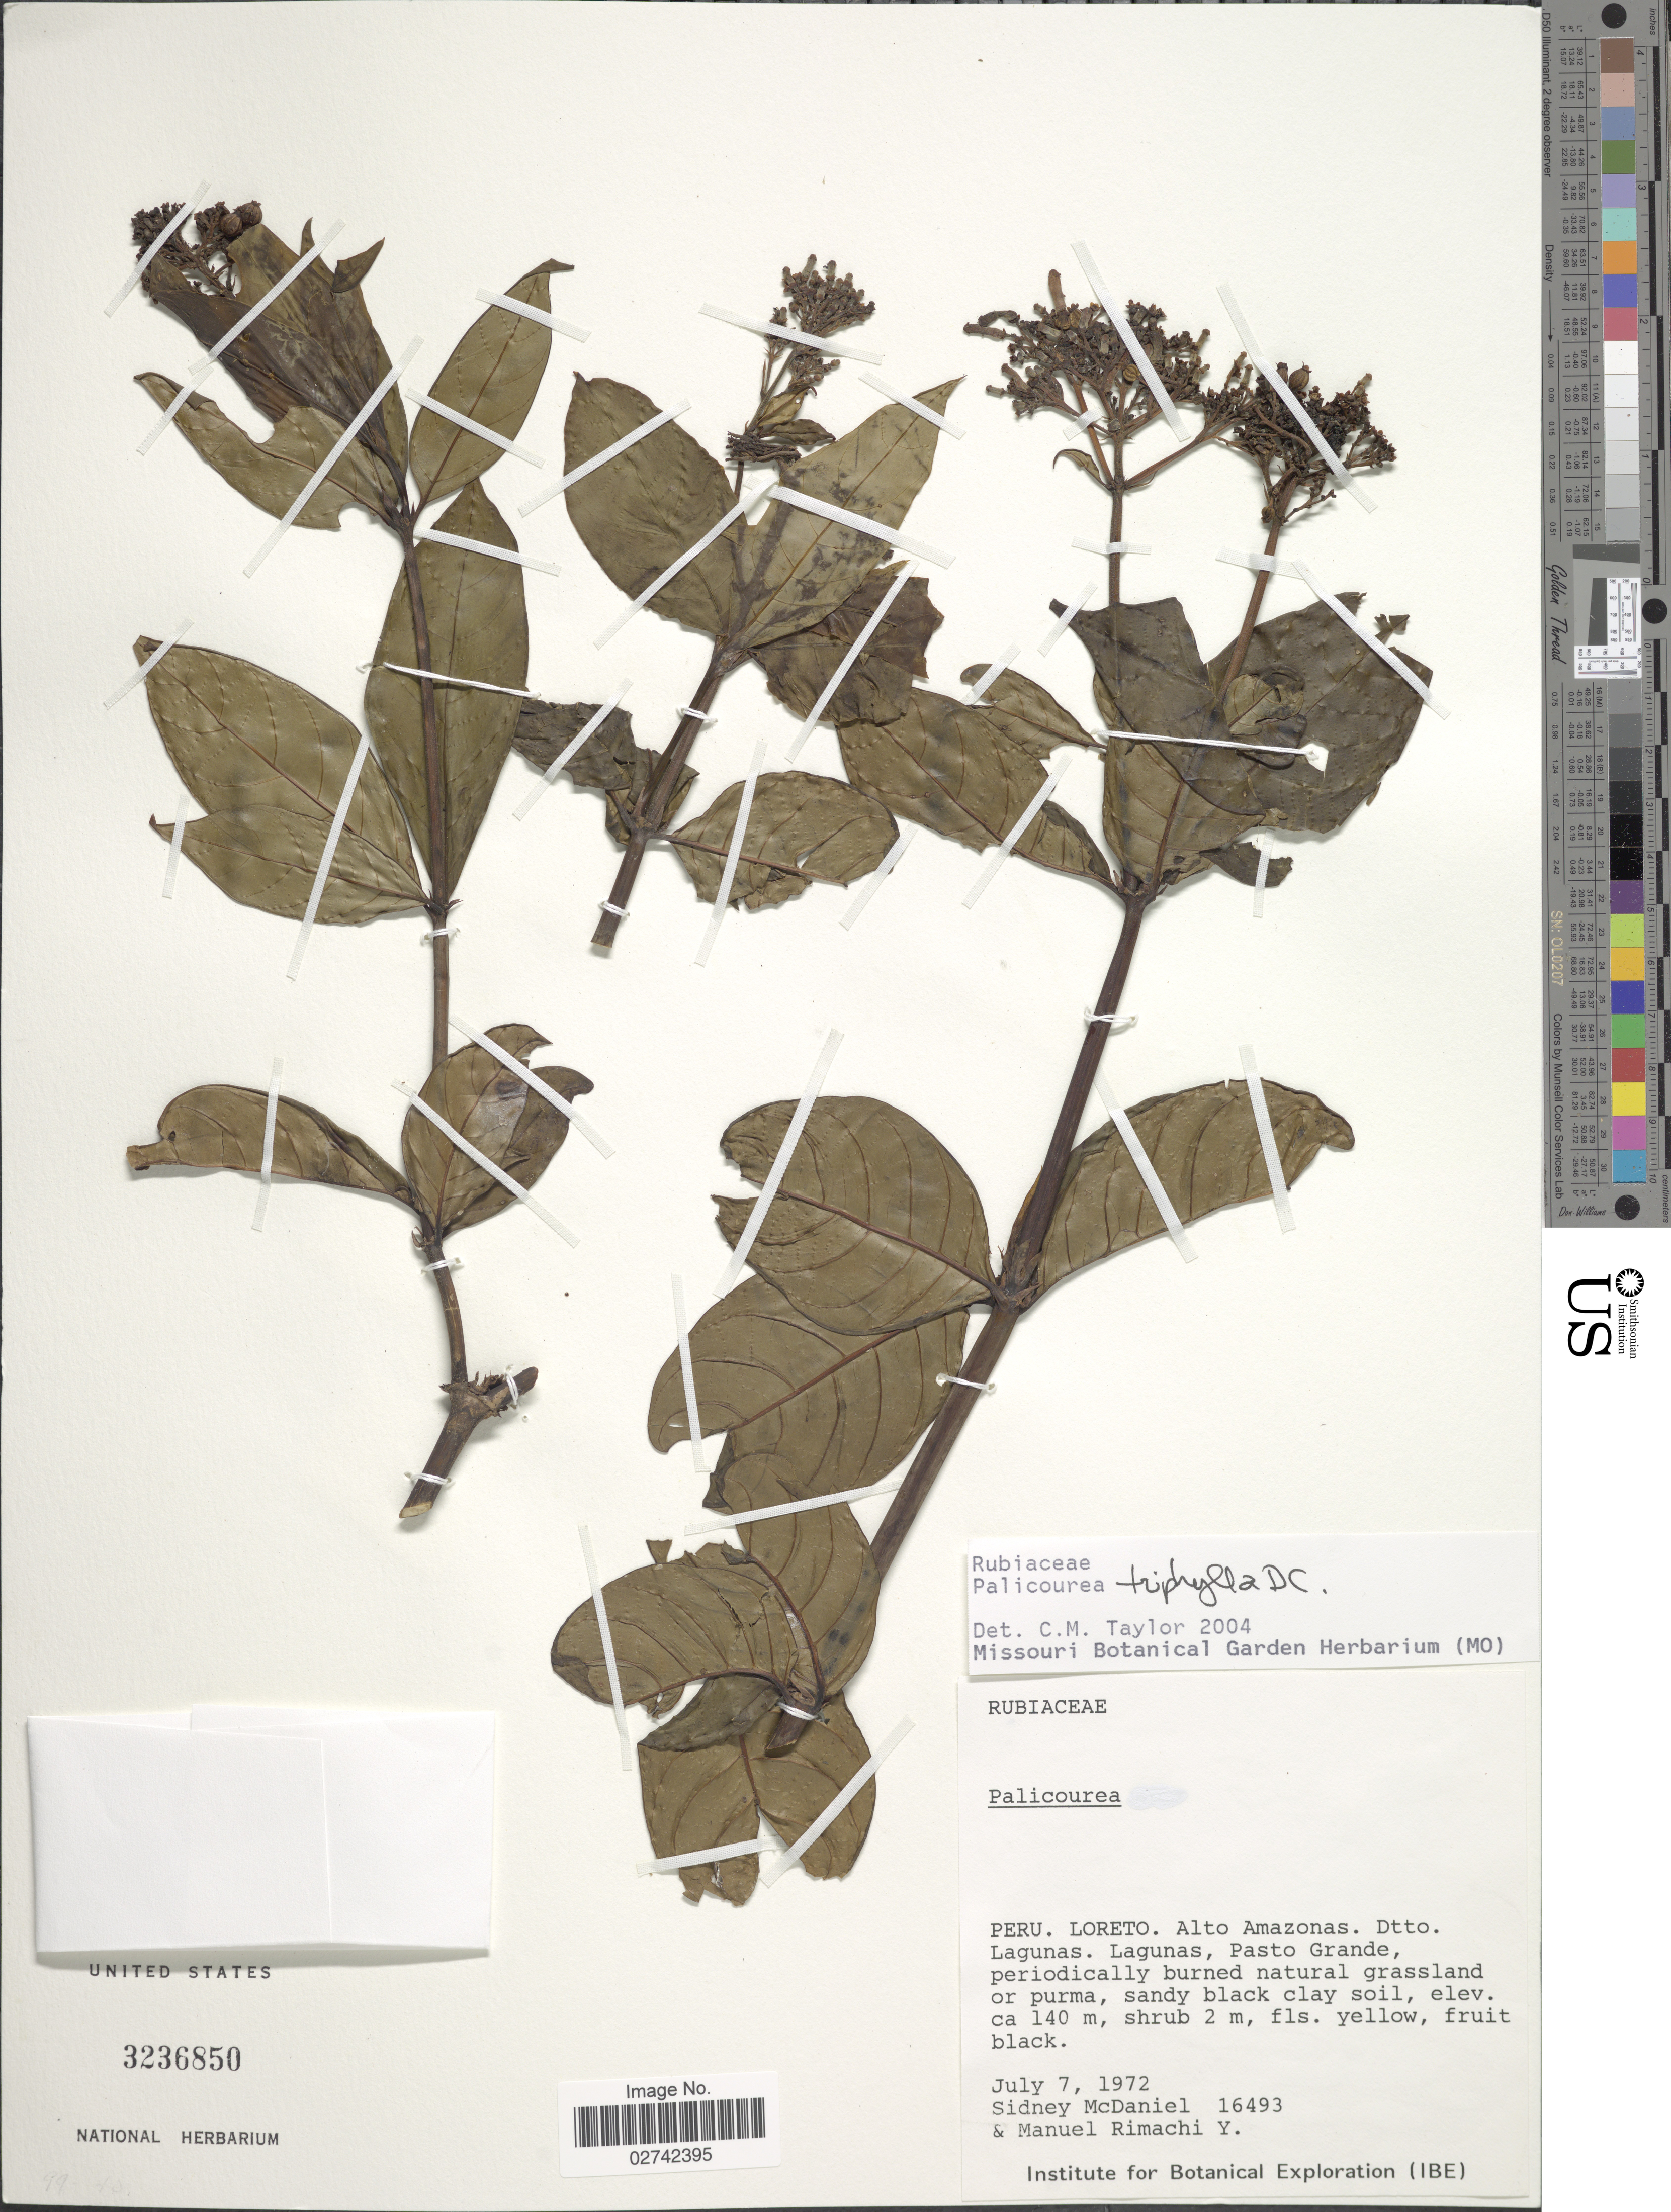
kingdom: Plantae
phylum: Tracheophyta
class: Magnoliopsida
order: Gentianales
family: Rubiaceae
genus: Palicourea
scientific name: Palicourea triphylla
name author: DC.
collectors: S. McDaniel & M. Rimachi Y.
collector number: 16493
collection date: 1972-07-07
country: Peru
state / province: Loreto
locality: Alto Amazonas, Dtto. Lagunas, Lagunas, Pasto Grande.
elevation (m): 140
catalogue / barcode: US 3236850